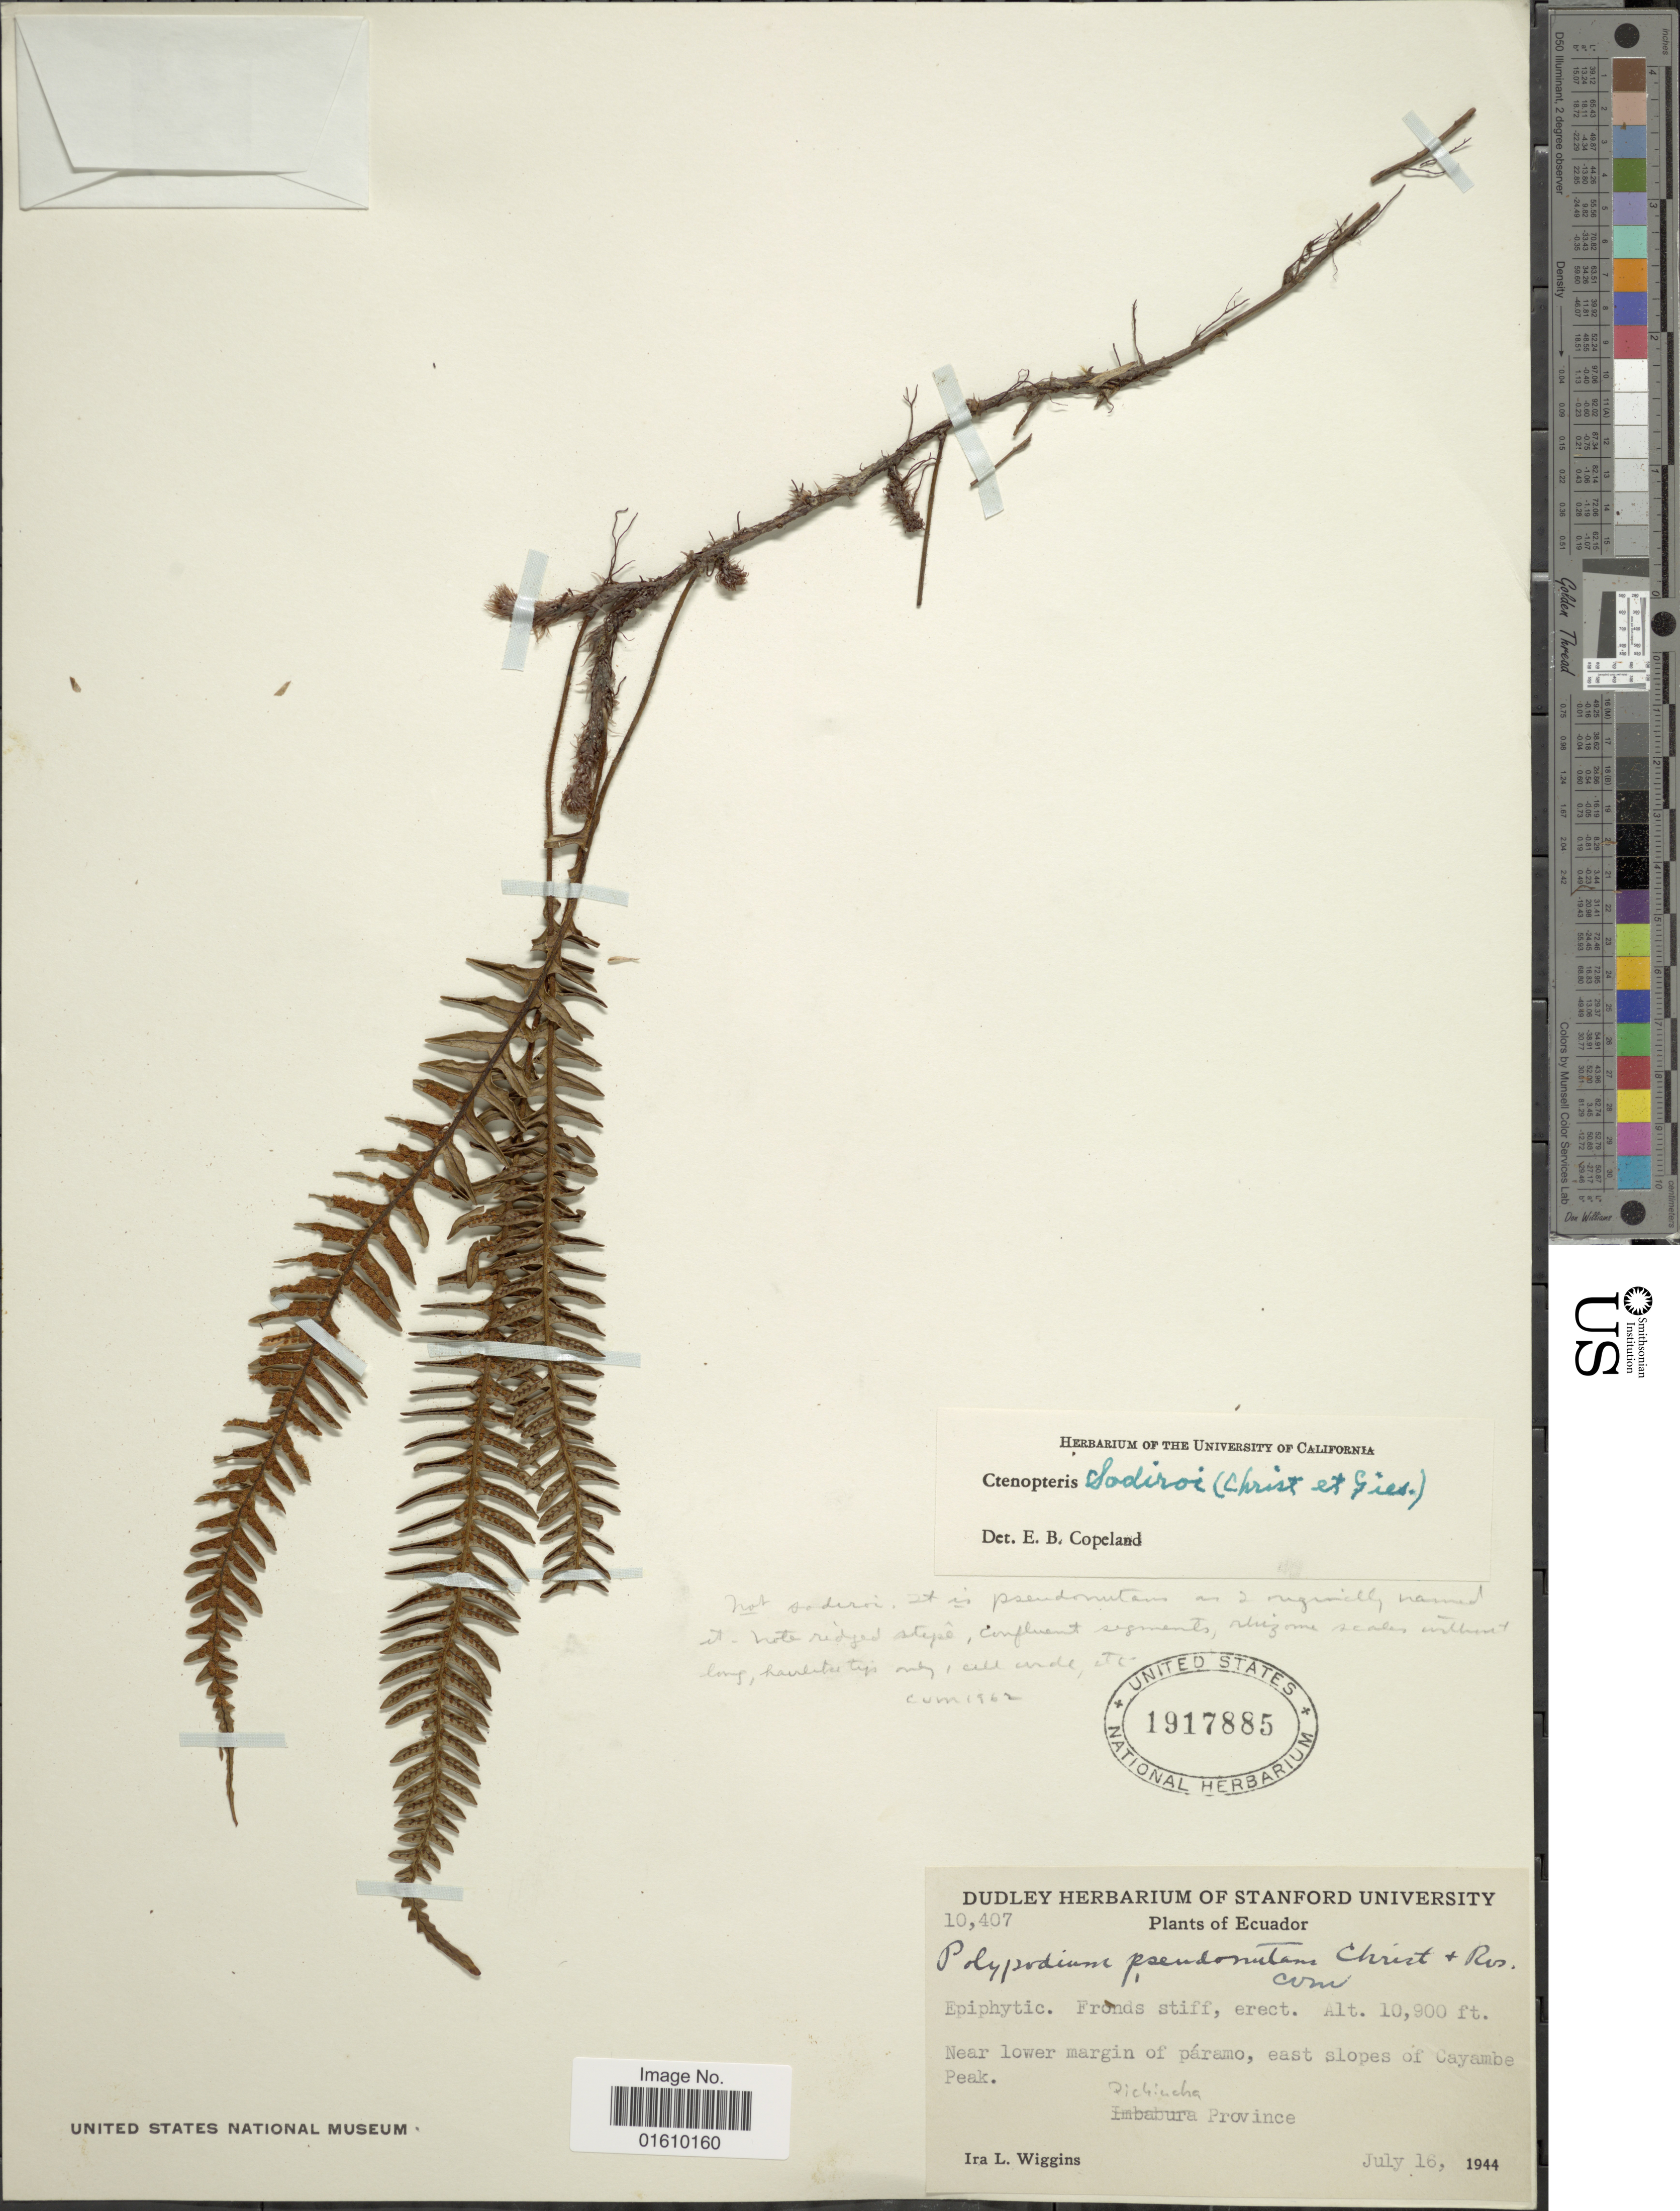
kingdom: Plantae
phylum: Tracheophyta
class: Polypodiopsida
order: Polypodiales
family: Polypodiaceae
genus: Melpomene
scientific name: Melpomene pseudonutans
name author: (Christ & Rosenst.) A.R. Sm. & R.C. Moran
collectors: I. L. Wiggins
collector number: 10407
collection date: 1944-07-16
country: Ecuador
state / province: Pichincha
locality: Near lower margin of páramo, east slopes of Cayambe Peak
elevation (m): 3322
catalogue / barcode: US 1917885